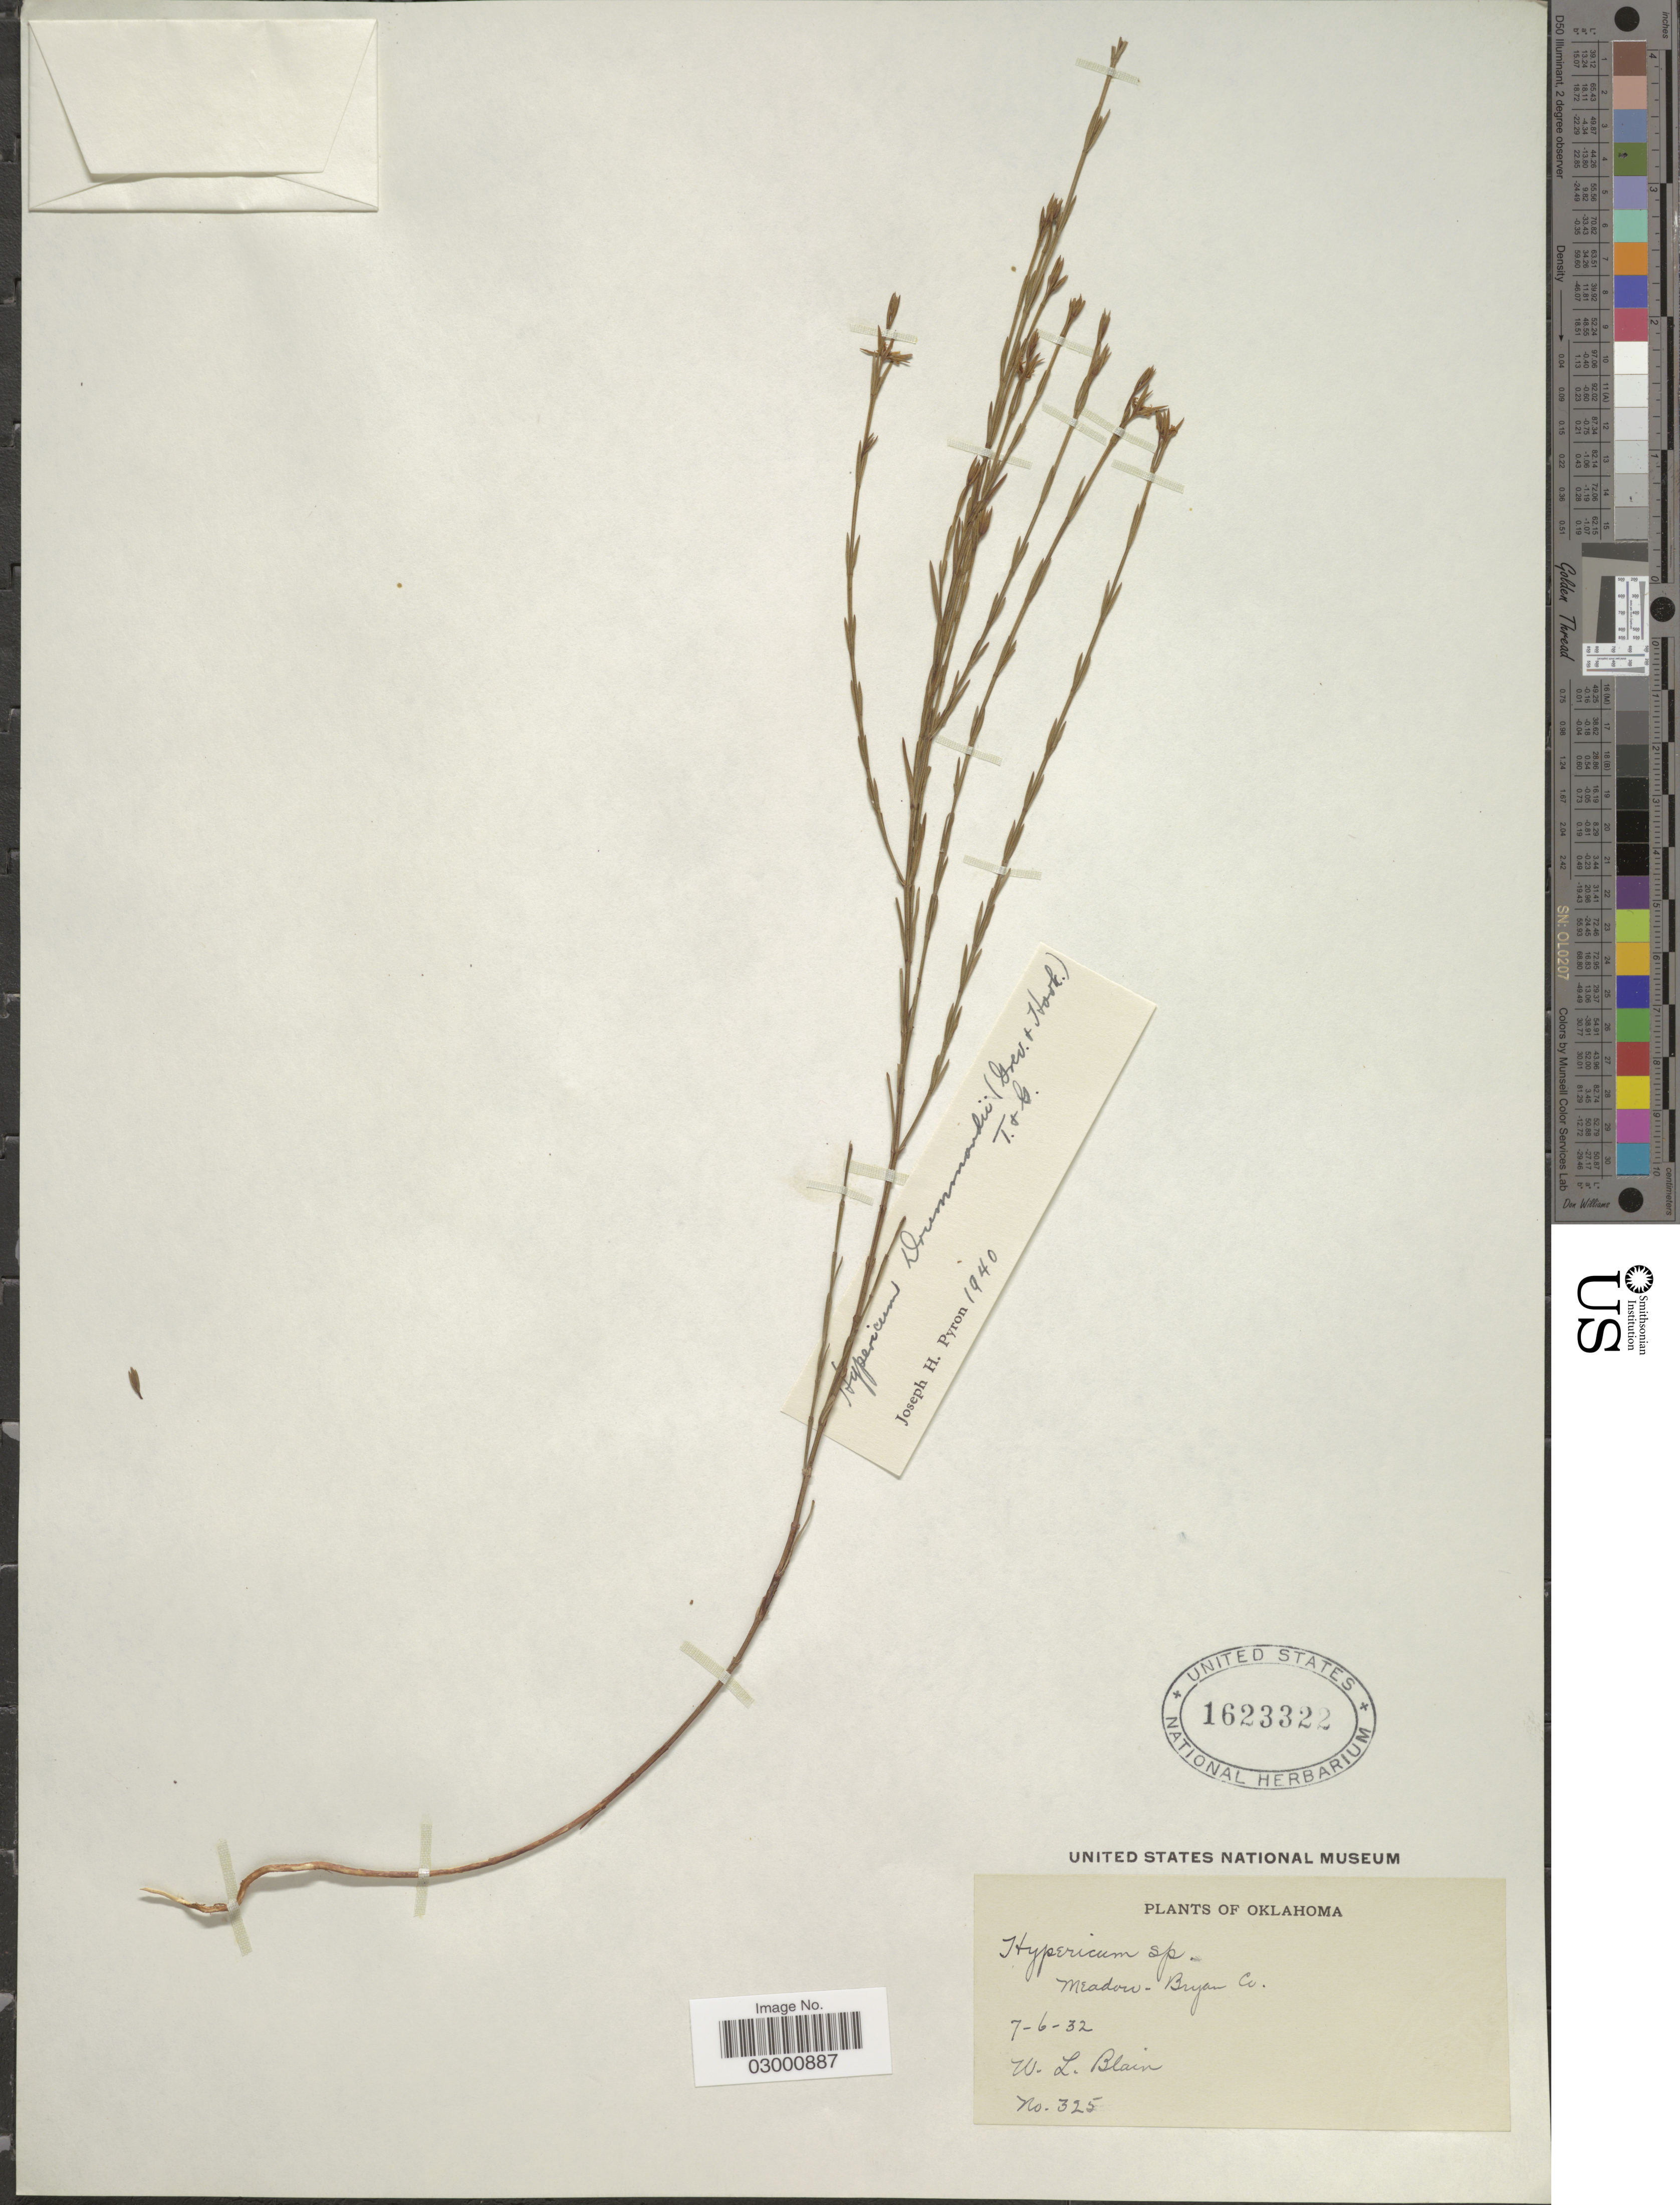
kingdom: Plantae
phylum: Tracheophyta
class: Magnoliopsida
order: Malpighiales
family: Hypericaceae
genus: Hypericum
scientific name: Hypericum drummondii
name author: (Grev. & Hook.) Torr. & A. Gray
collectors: W. Blain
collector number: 325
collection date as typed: Transcribed d/m/y: 6/7/32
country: United States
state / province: Oklahoma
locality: Meadow - Bryan Co.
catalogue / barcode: US 1623322